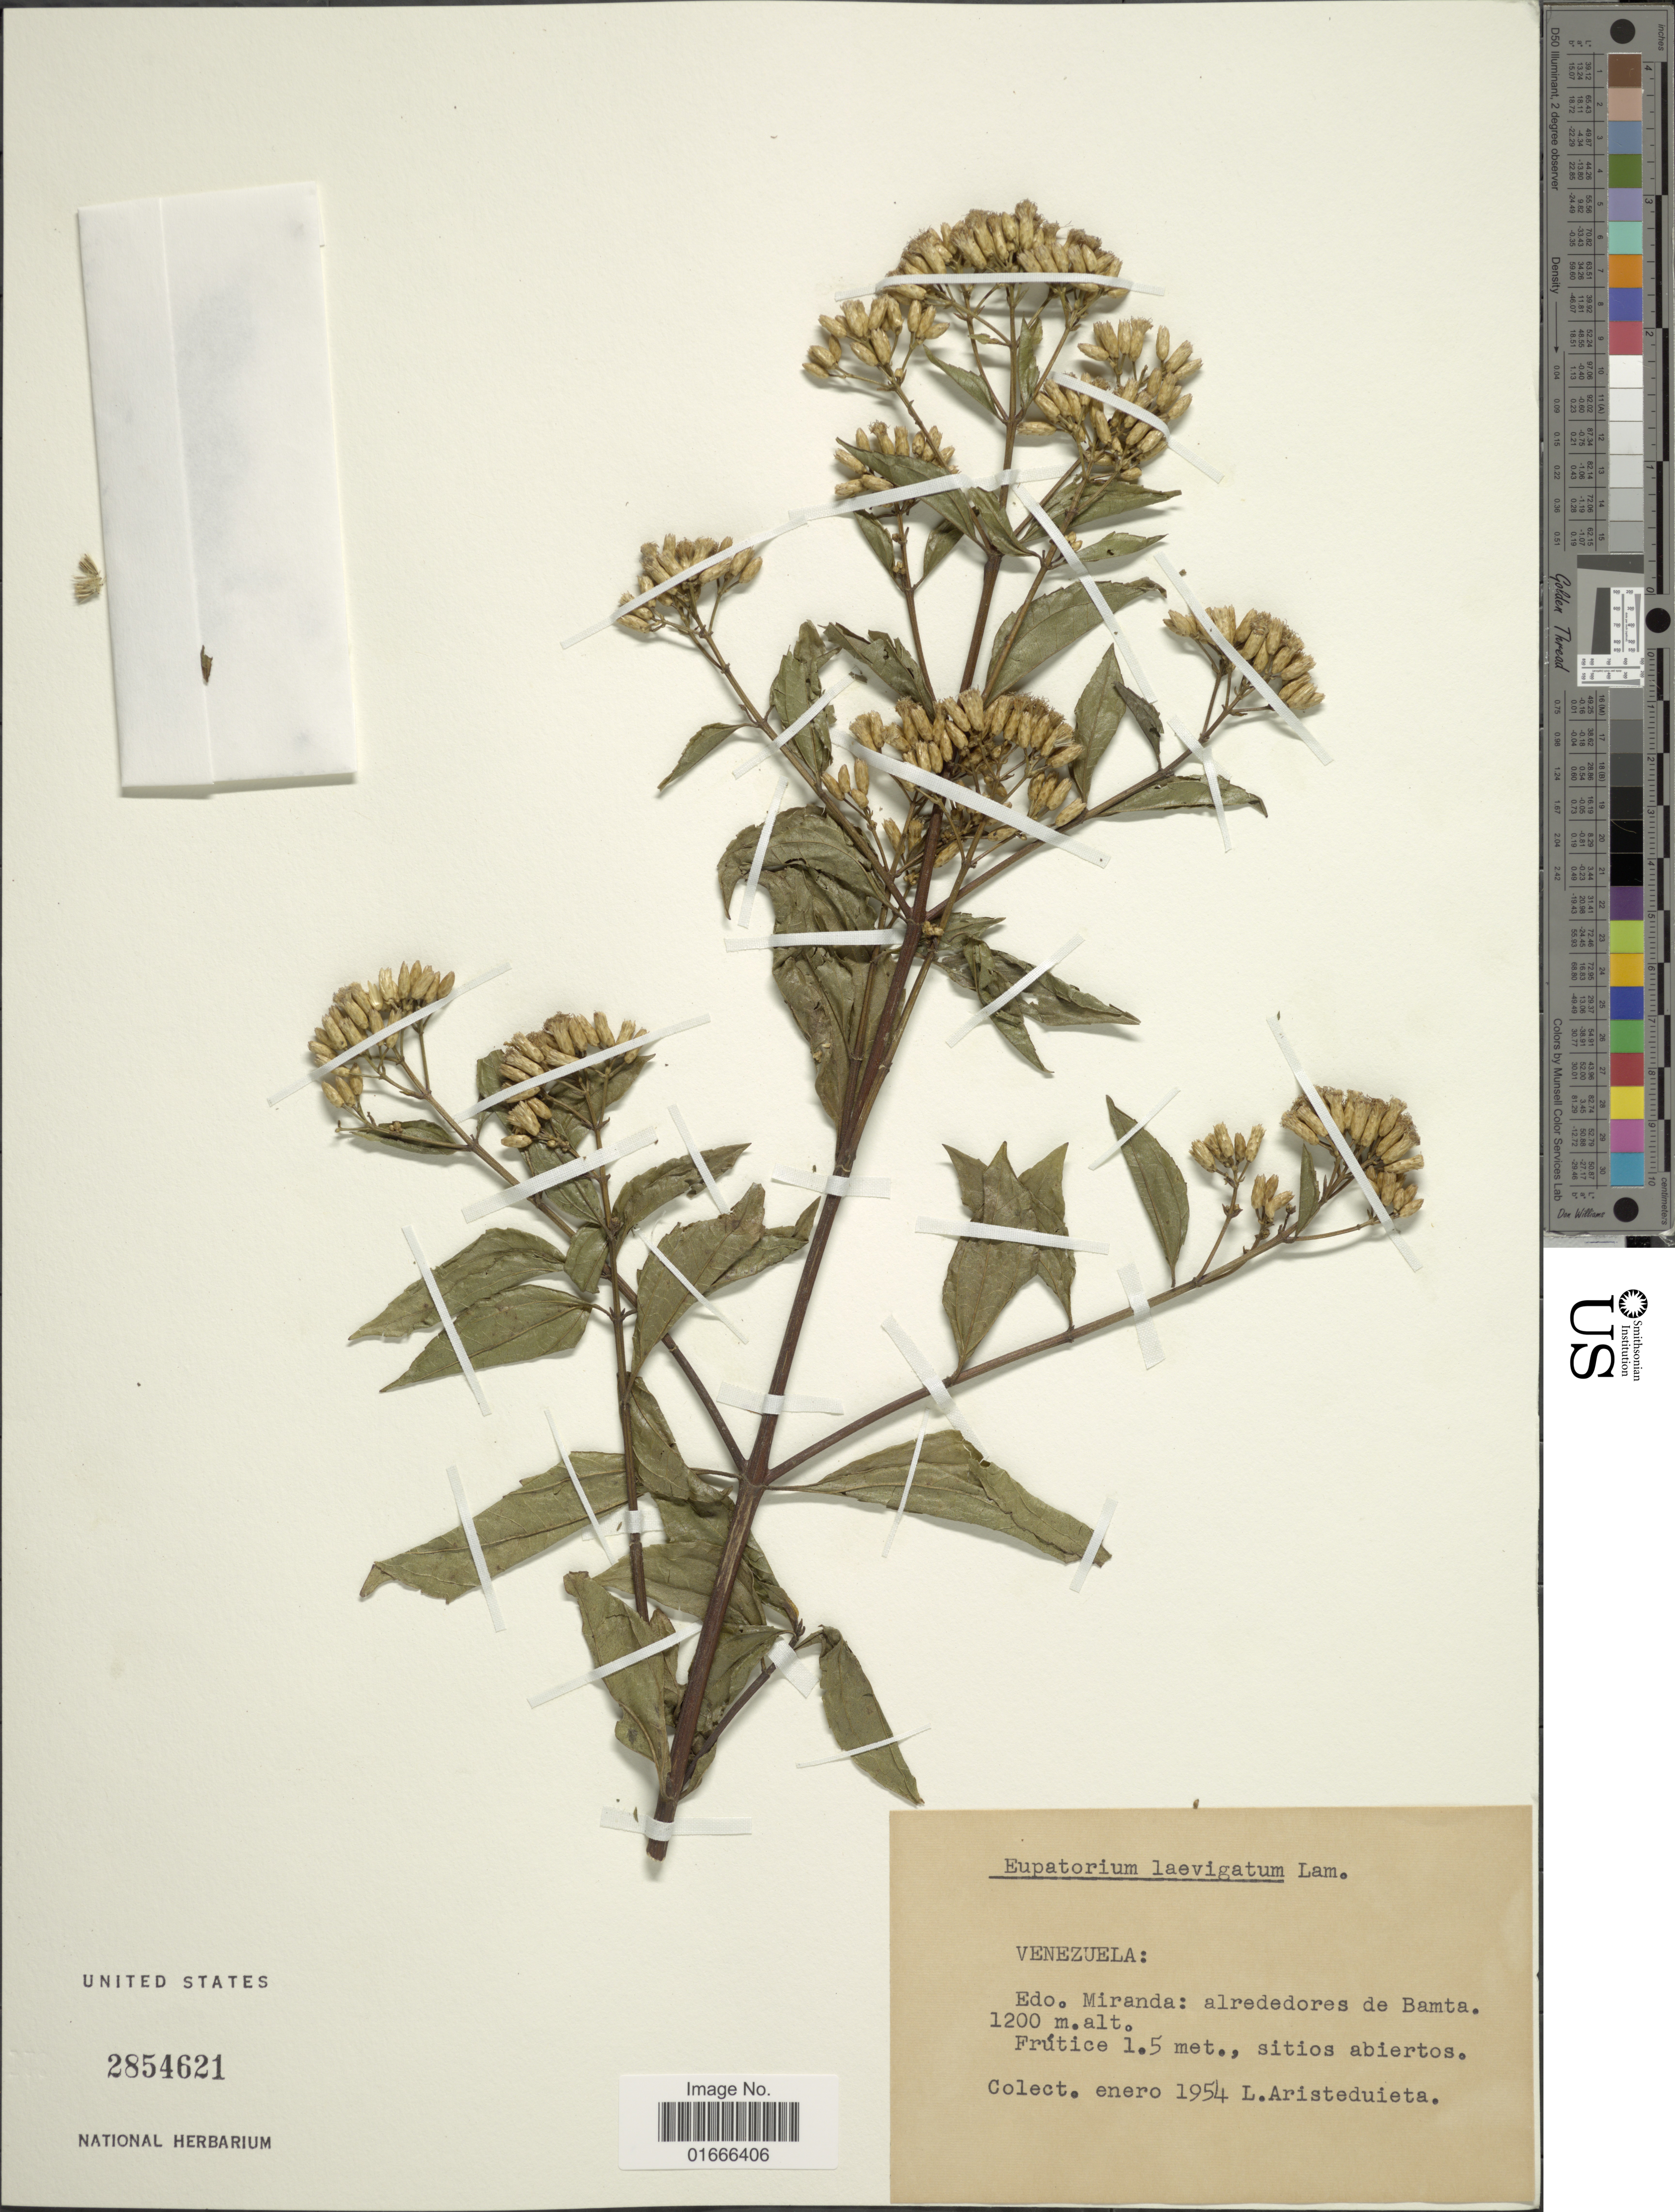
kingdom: Plantae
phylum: Tracheophyta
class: Magnoliopsida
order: Asterales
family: Asteraceae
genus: Chromolaena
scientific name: Chromolaena laevigata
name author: (Lam.) R.M. King & H. Rob.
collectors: L. Aristeguieta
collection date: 1954-01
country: Venezuela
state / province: Miranda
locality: Alrededores de Bamta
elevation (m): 1200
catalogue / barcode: US 2854621